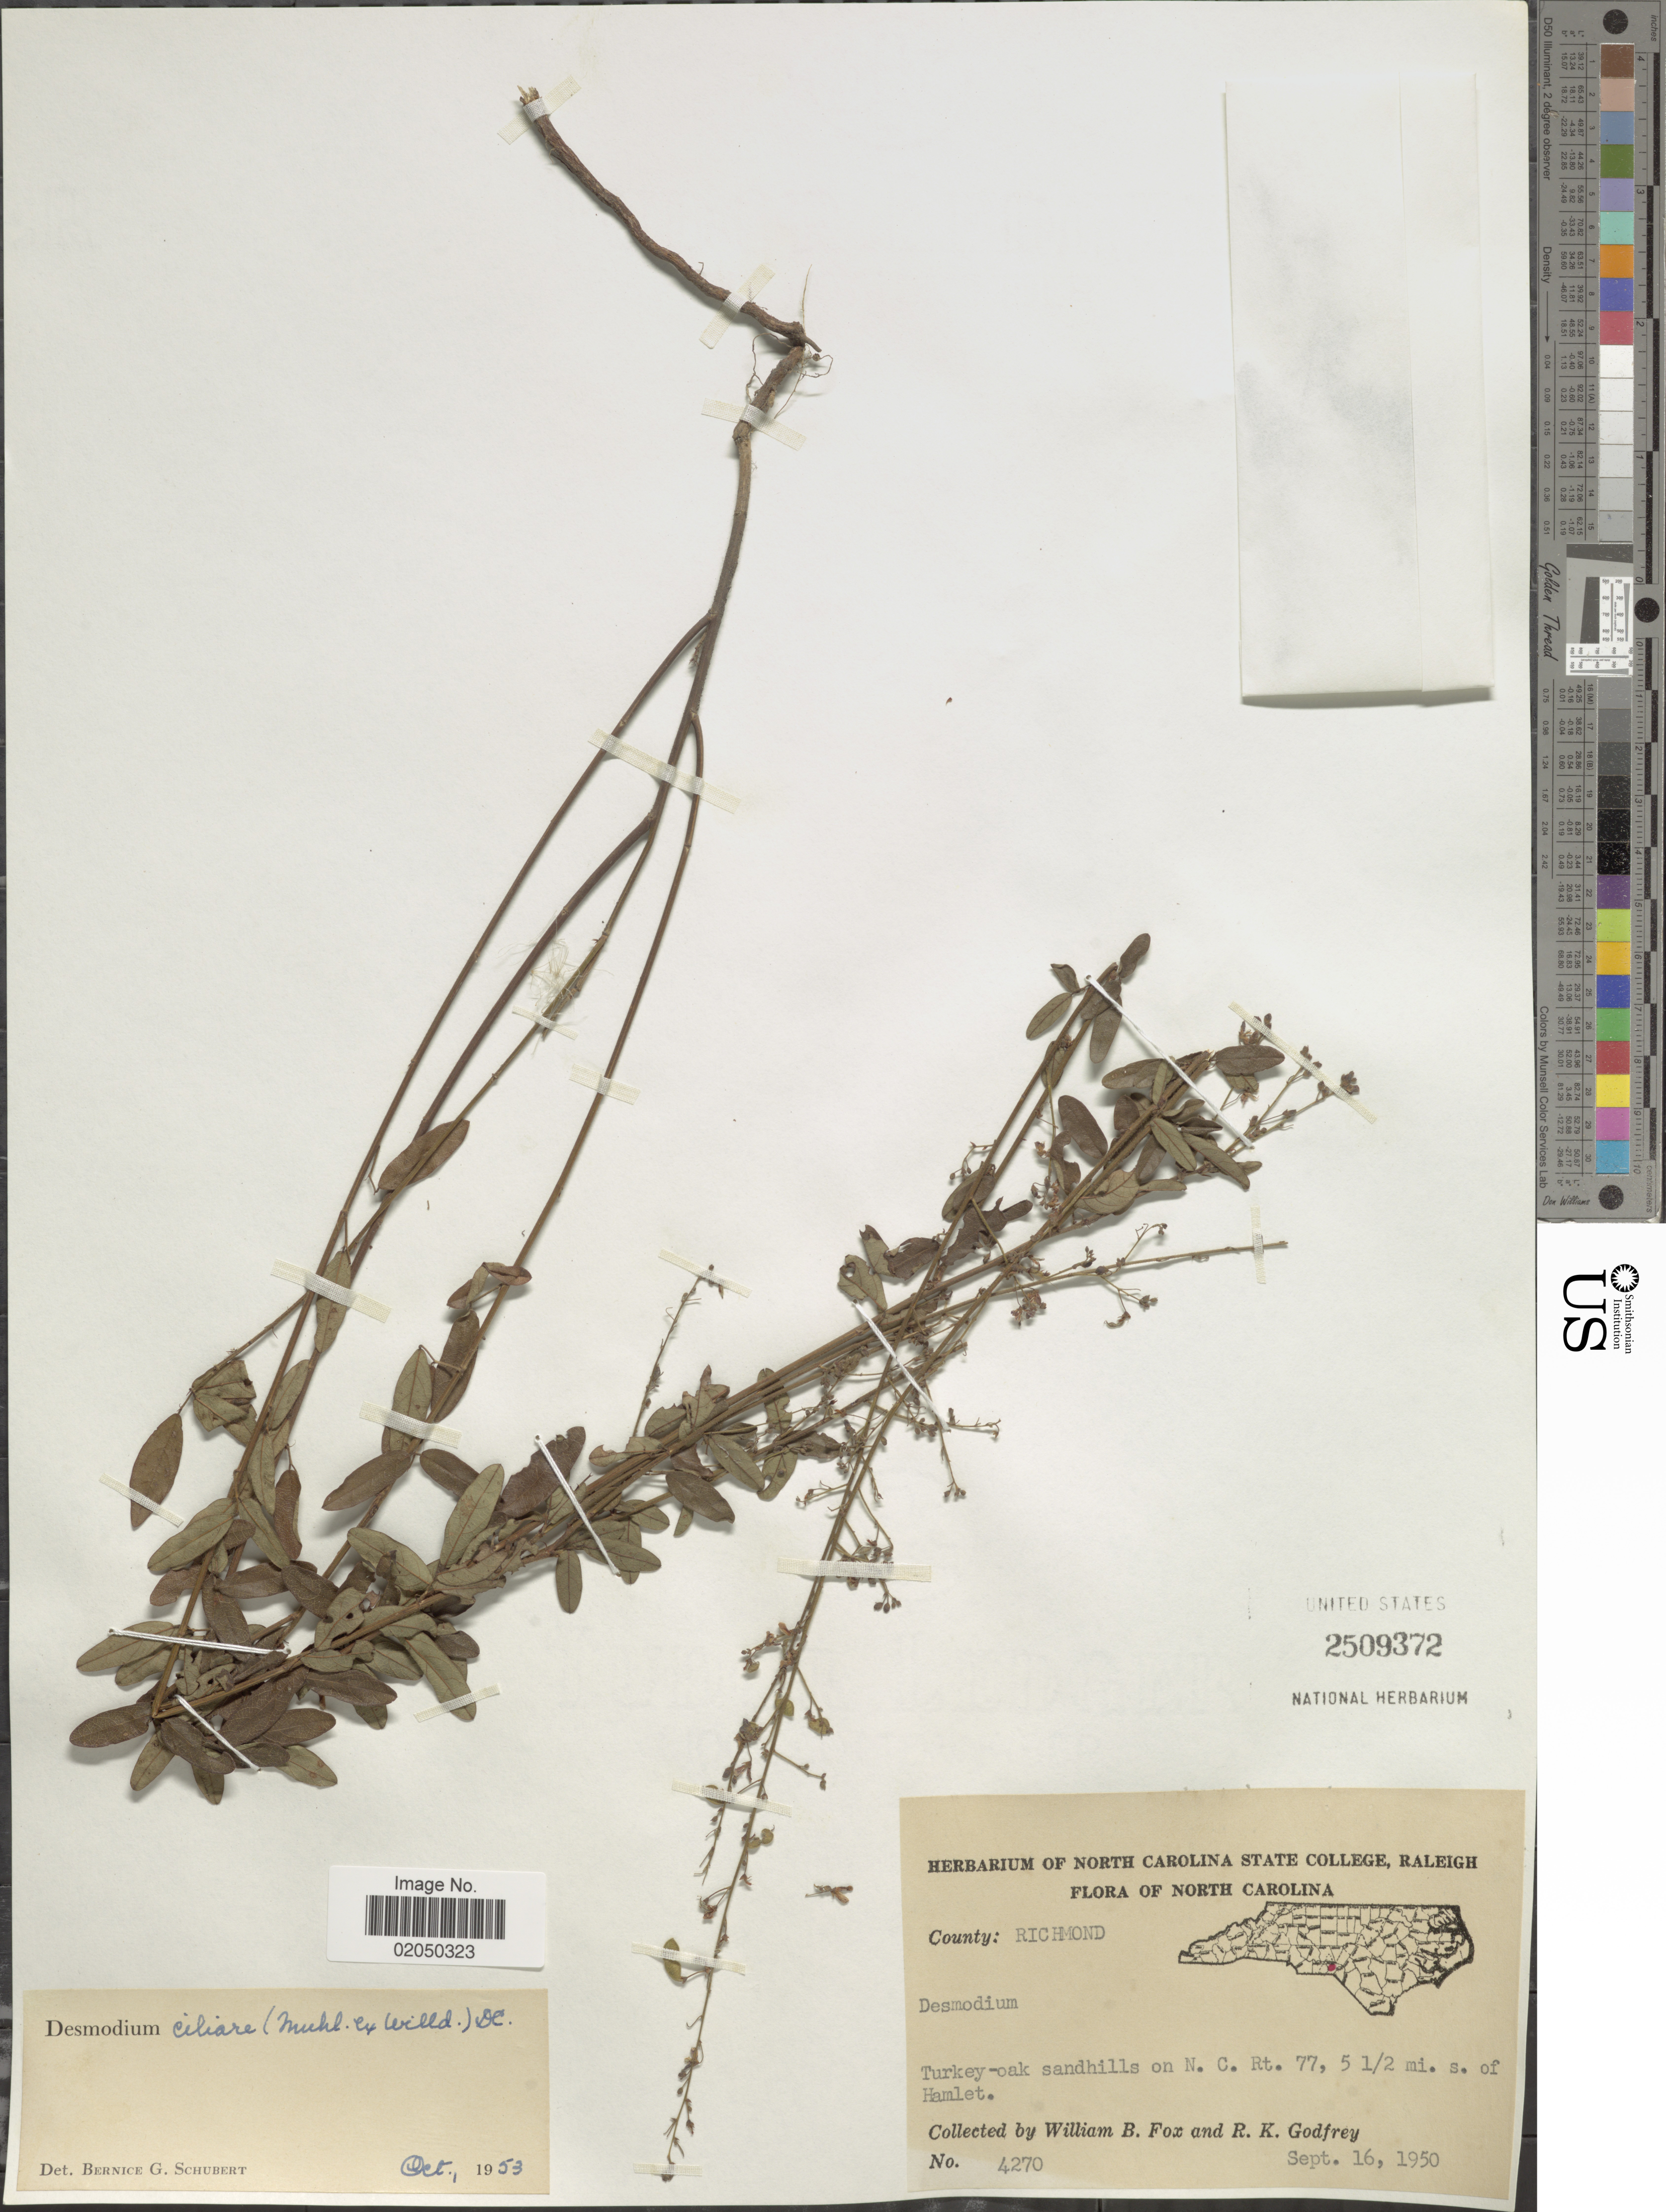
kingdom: Plantae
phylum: Tracheophyta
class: Magnoliopsida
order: Fabales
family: Fabaceae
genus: Desmodium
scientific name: Desmodium ciliare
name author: (Muhl. ex Willd.) DC.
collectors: W. B. Fox & R. K. Godfrey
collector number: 4270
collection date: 1950-09-16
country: United States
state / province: North Carolina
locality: County Richmond, Turkey-oak sandhills on N.C. Rt. 77, 5 1/2 mi. s. of Hamlet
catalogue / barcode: US 2509372